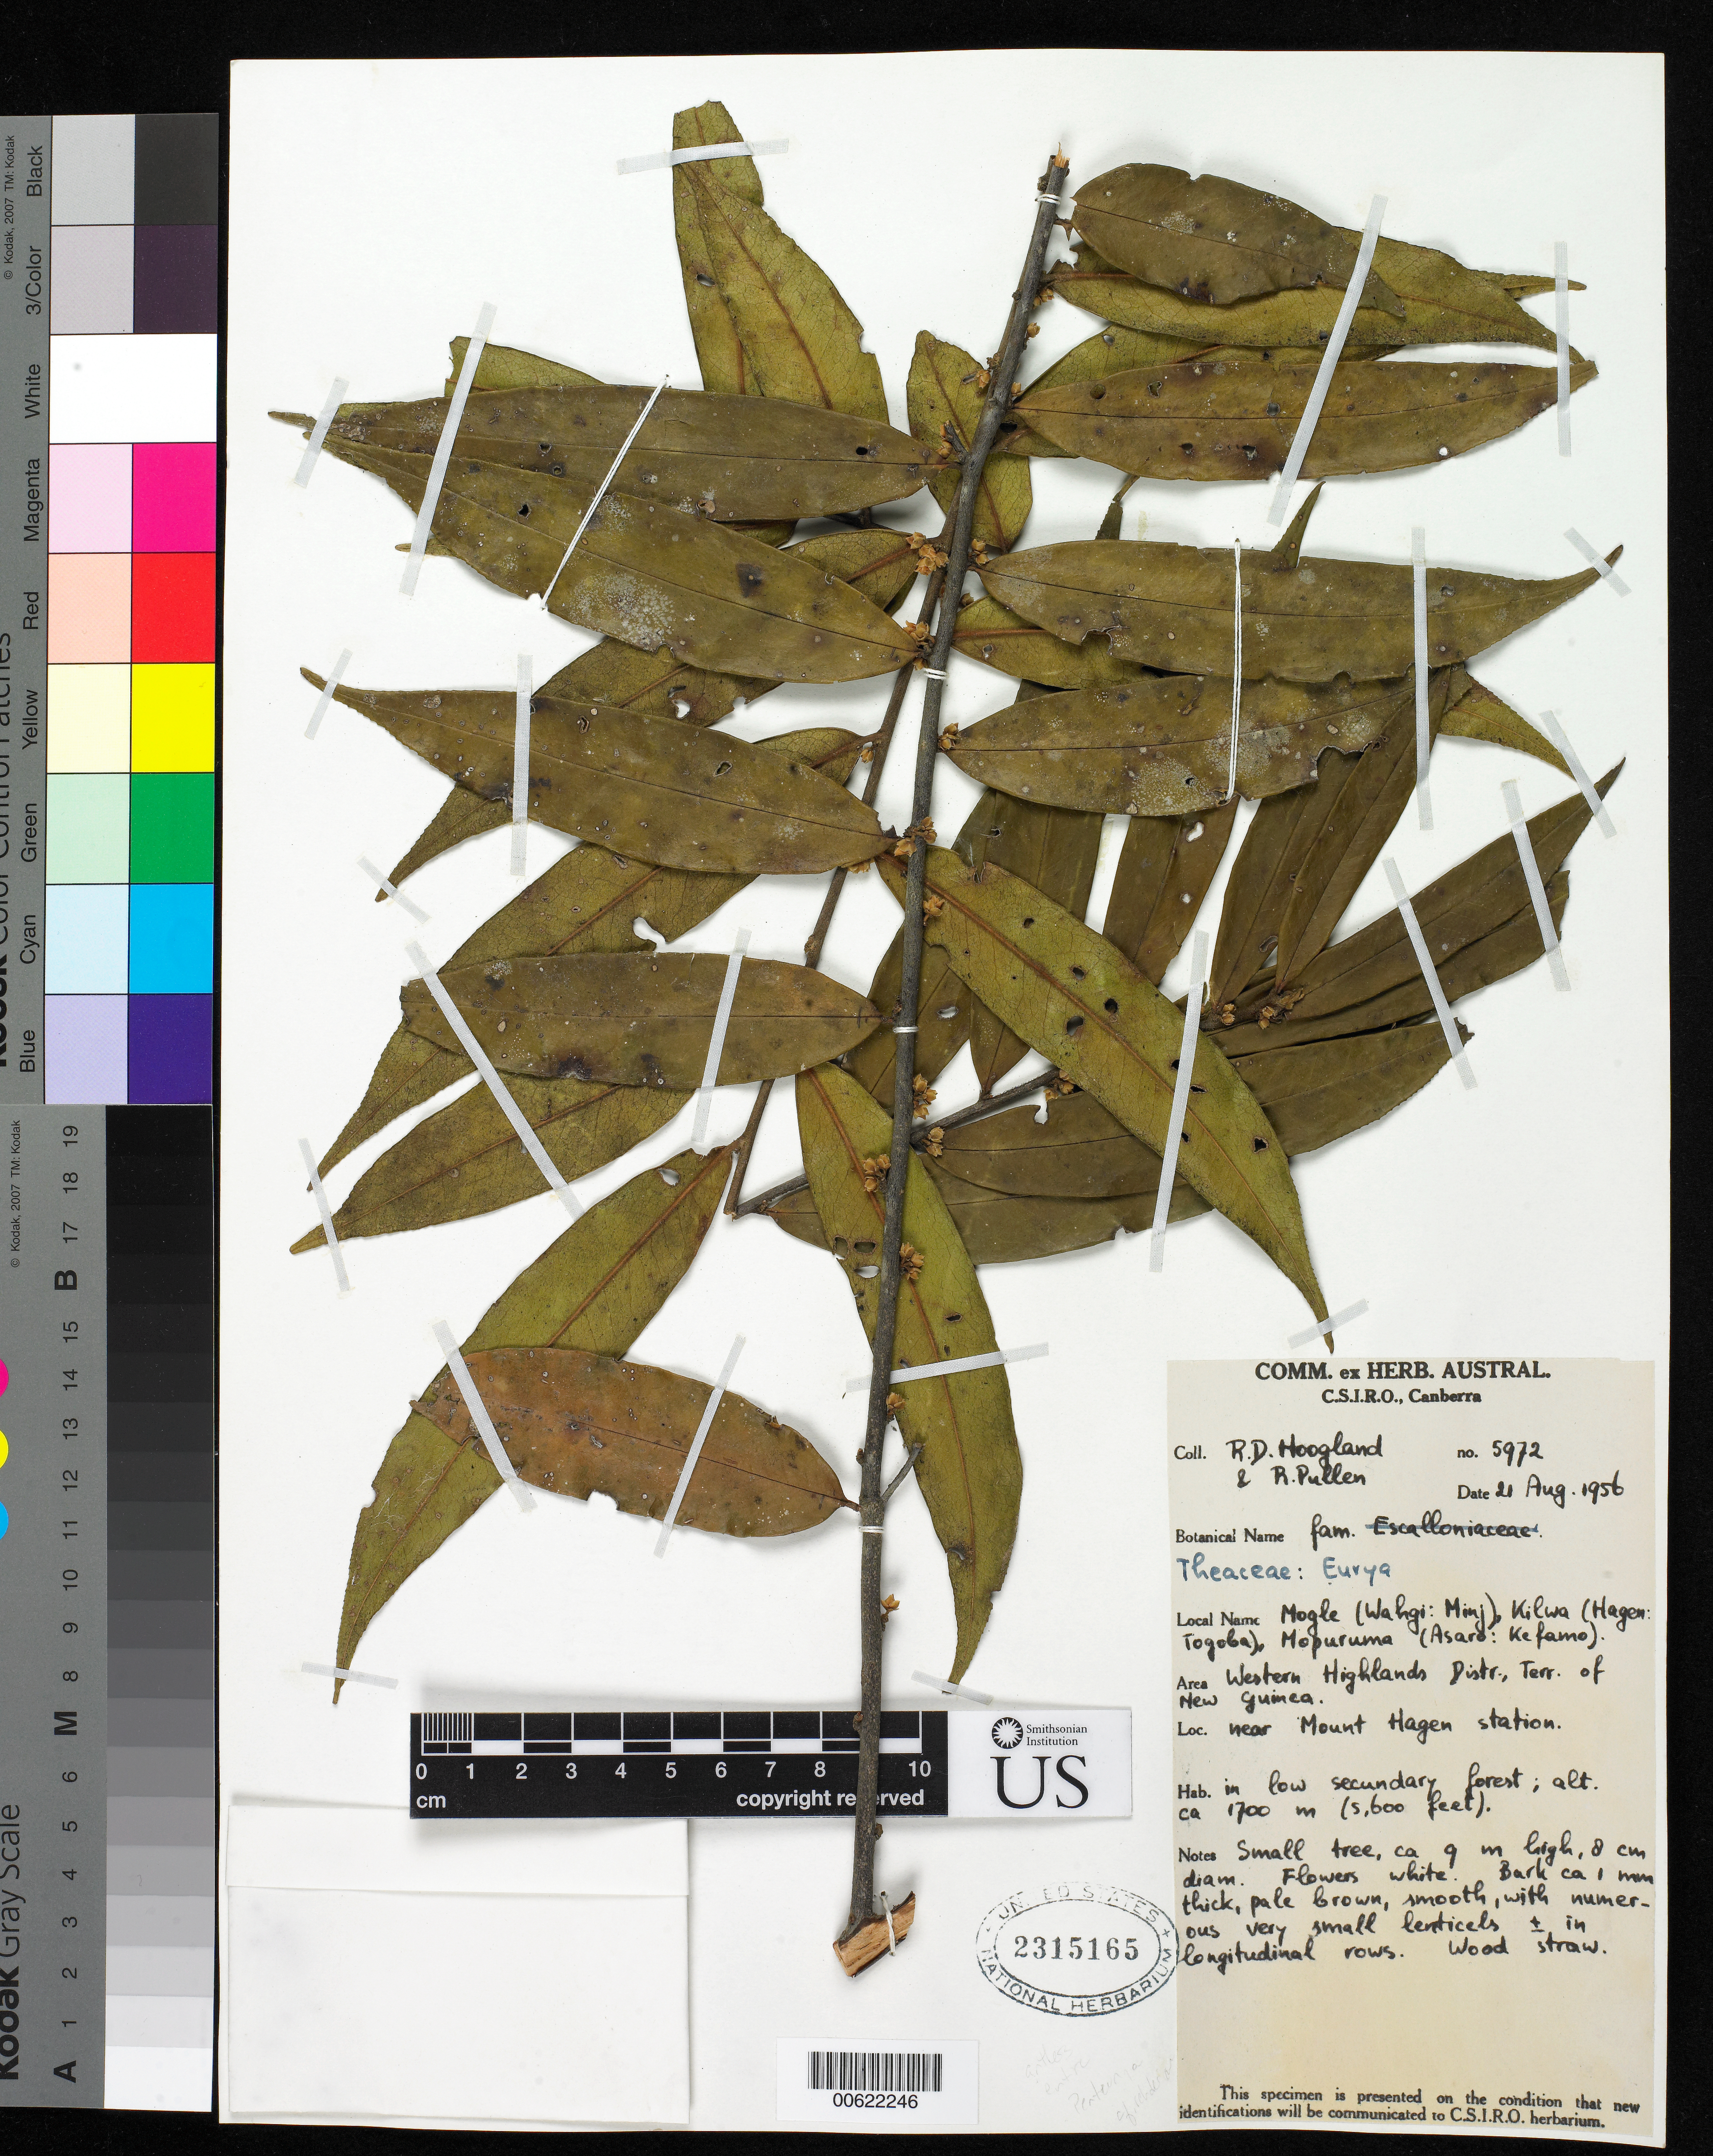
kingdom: Plantae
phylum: Tracheophyta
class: Magnoliopsida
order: Ericales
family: Pentaphylacaceae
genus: Eurya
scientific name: Eurya sp.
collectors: R. D. Hoogland & R. Pullen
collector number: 5972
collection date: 1956-08-21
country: Papua New Guinea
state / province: Western Highlands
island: New Guinea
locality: Near Mount Hagen Station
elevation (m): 1700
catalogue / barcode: US 2315165